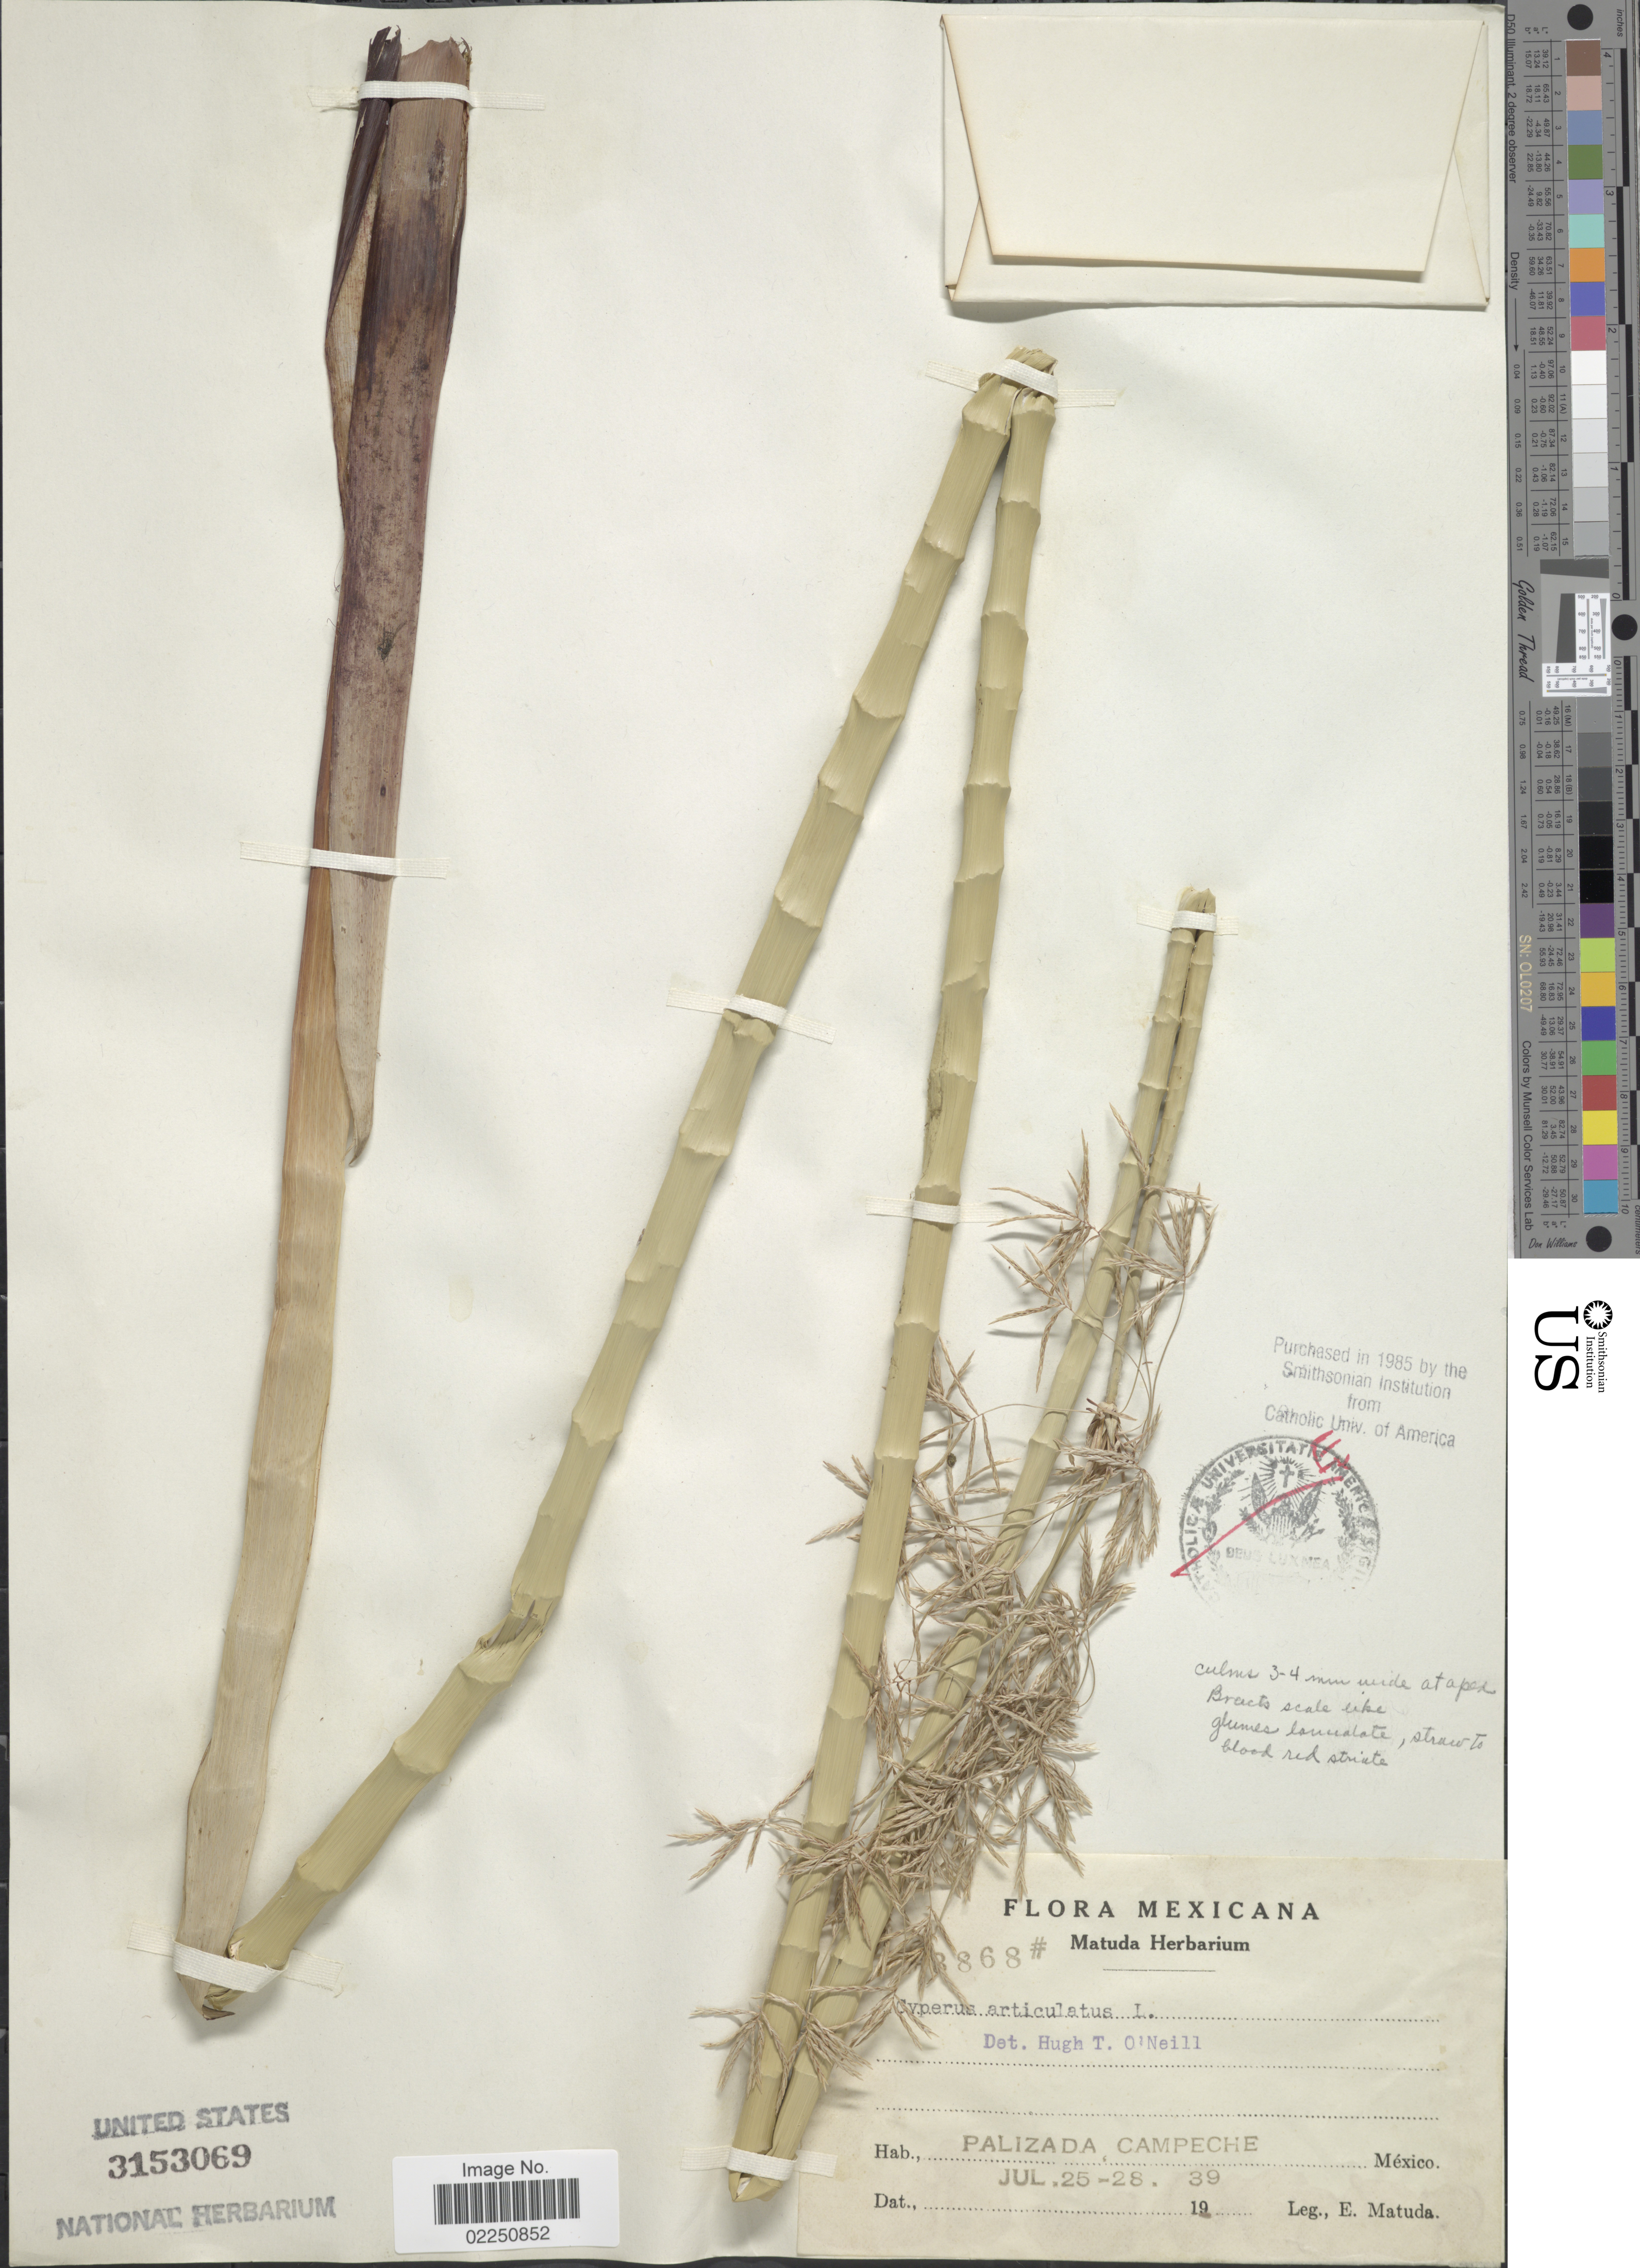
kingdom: Plantae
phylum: Tracheophyta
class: Liliopsida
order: Poales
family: Cyperaceae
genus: Cyperus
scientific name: Cyperus articulatus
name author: L.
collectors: E. Matuda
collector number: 8868*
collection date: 1939-07-25/1939-07-28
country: Mexico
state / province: Campeche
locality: Mexicana. Palizada, Campeche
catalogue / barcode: US 3153069